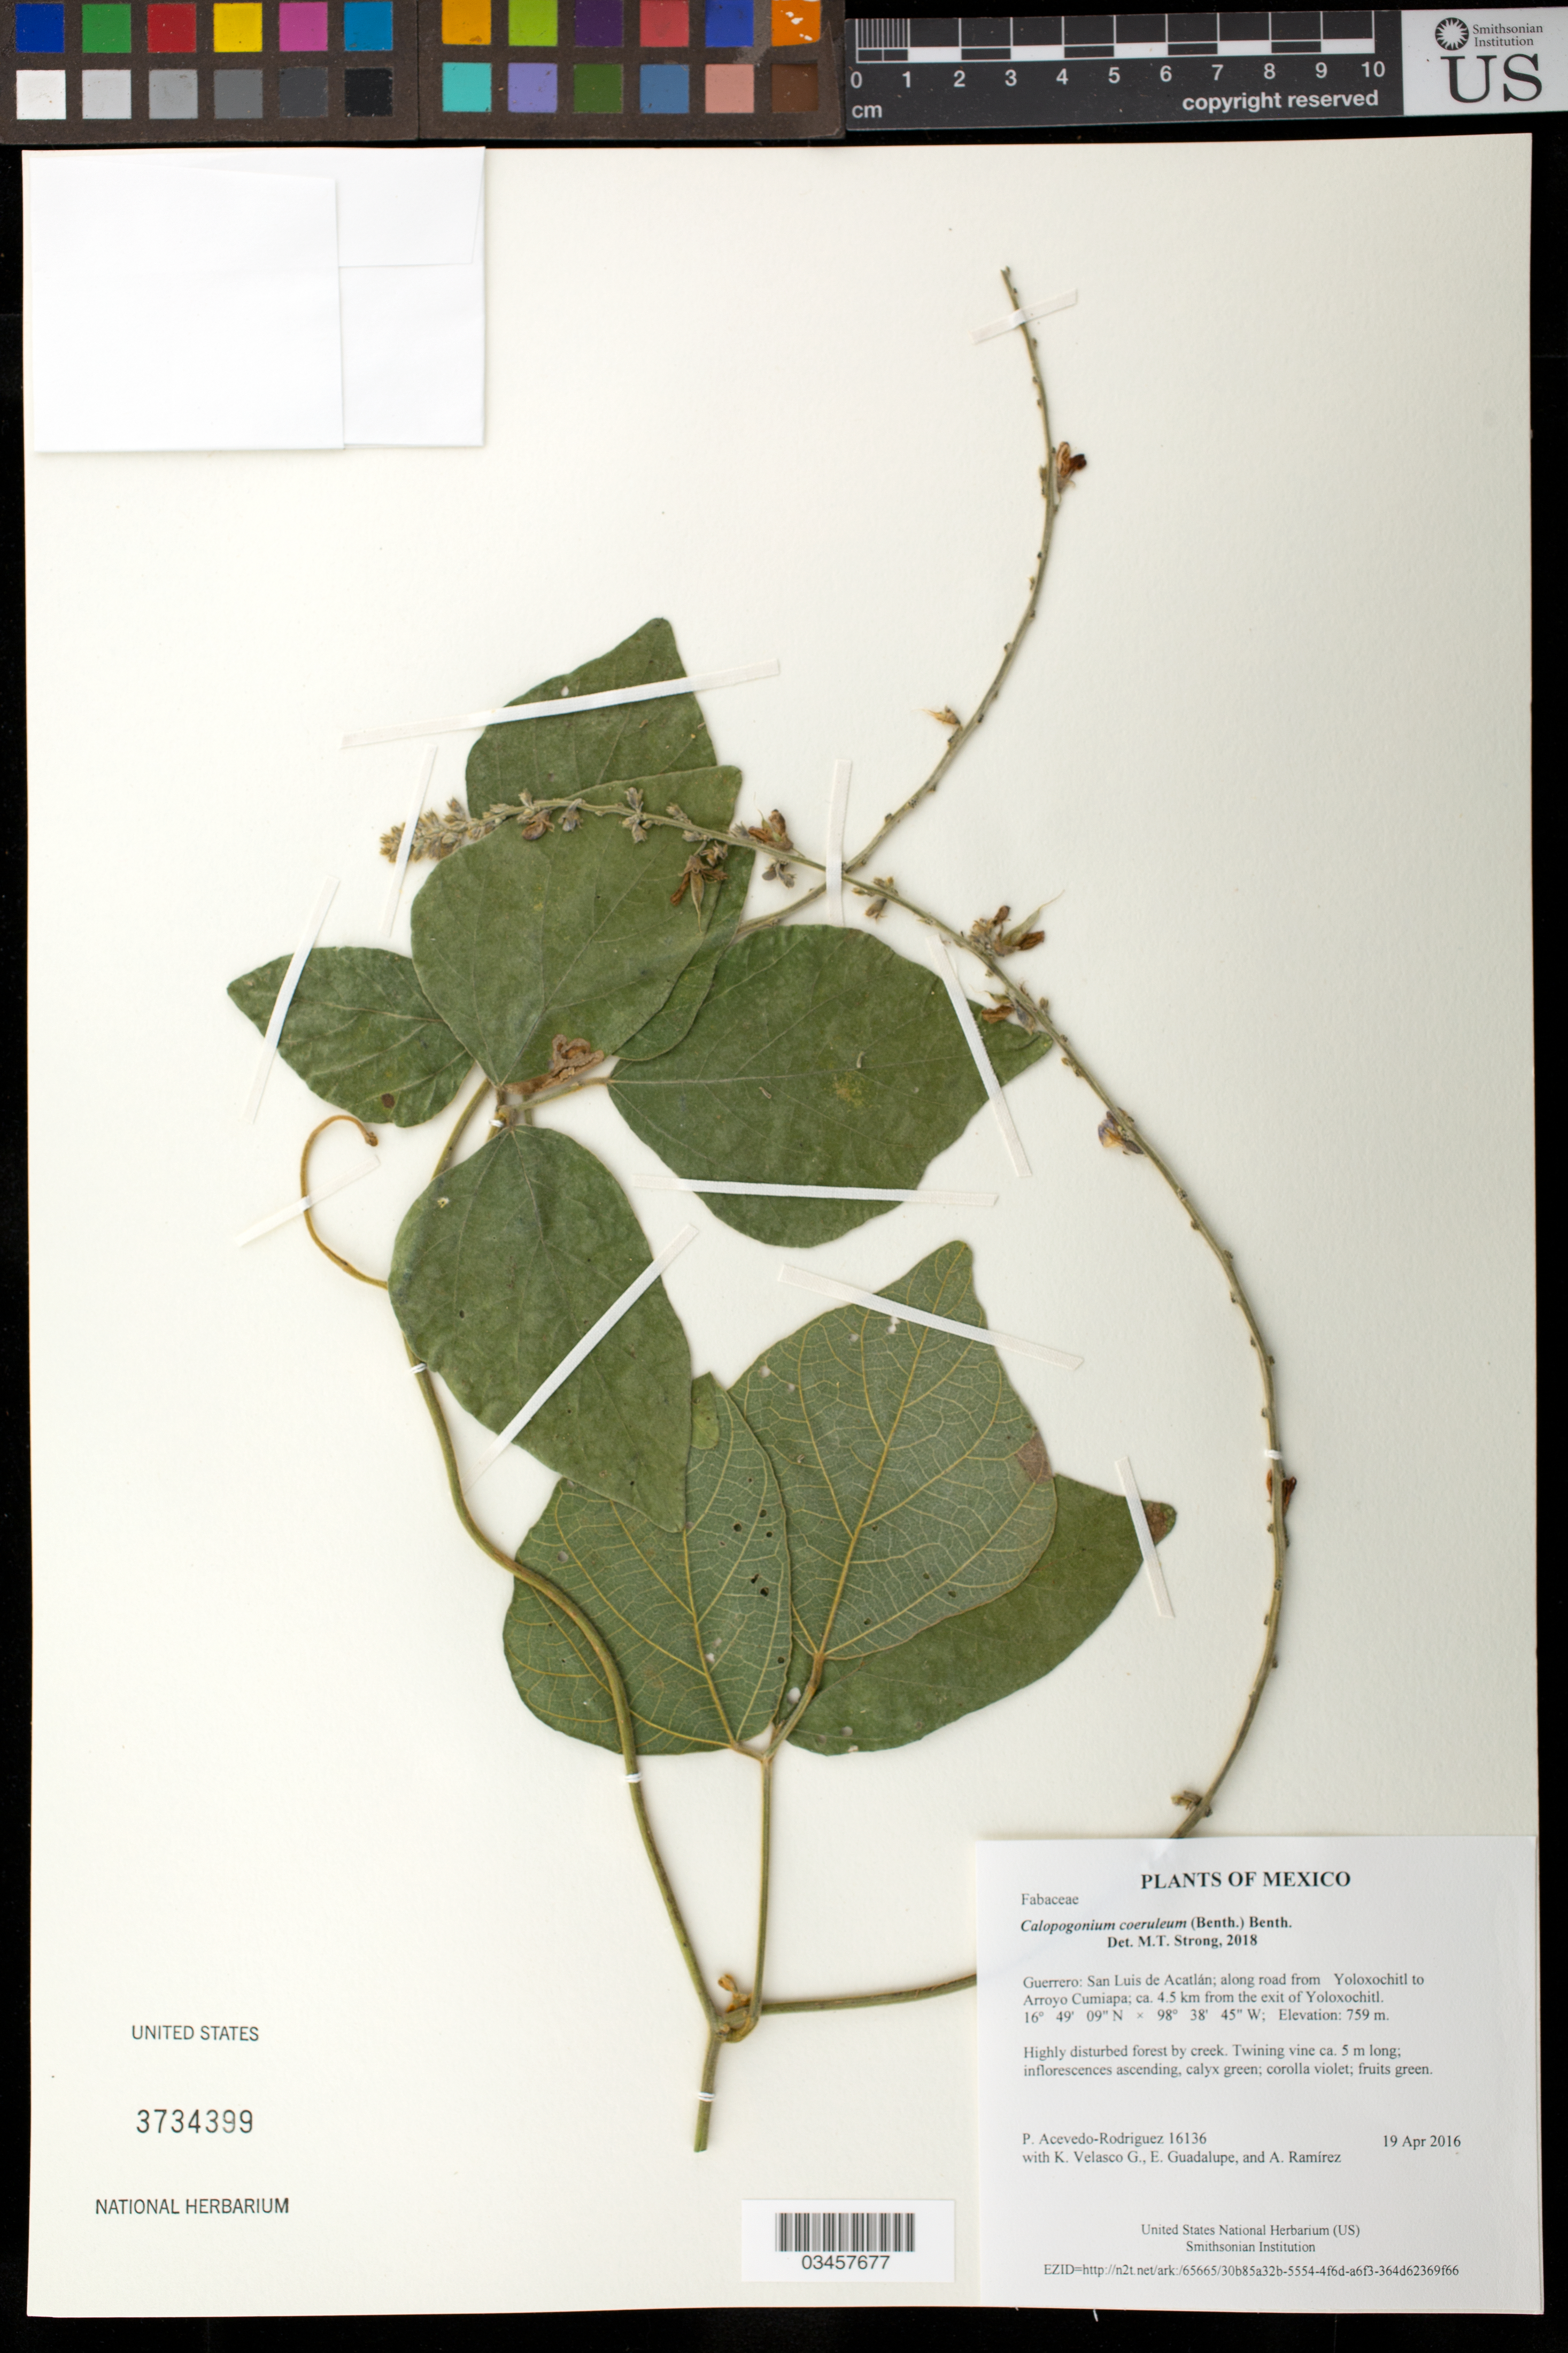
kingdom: Plantae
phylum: Tracheophyta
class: Magnoliopsida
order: Fabales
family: Fabaceae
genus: Calopogonium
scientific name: Calopogonium caeruleum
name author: (Benth.) C. Wright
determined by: Strong, M. T., (US), Smithsonian Institution - National Museum of Natural History (UNITED STATES)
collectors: P. Acevedo-Rodr.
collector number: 16136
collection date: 2016-04-19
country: México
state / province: Guerrero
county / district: San Luis Acatlán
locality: PUEBLO: Yoloxóchitl; LOCALIDAD EXACTA: Along road from Yoloxochitl to Arroyo Cumiapa; ca. 4.5 km from the exit of Yoloxochitl.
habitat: Highly disturbed forest by creek.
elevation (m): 759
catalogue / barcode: US 3734399